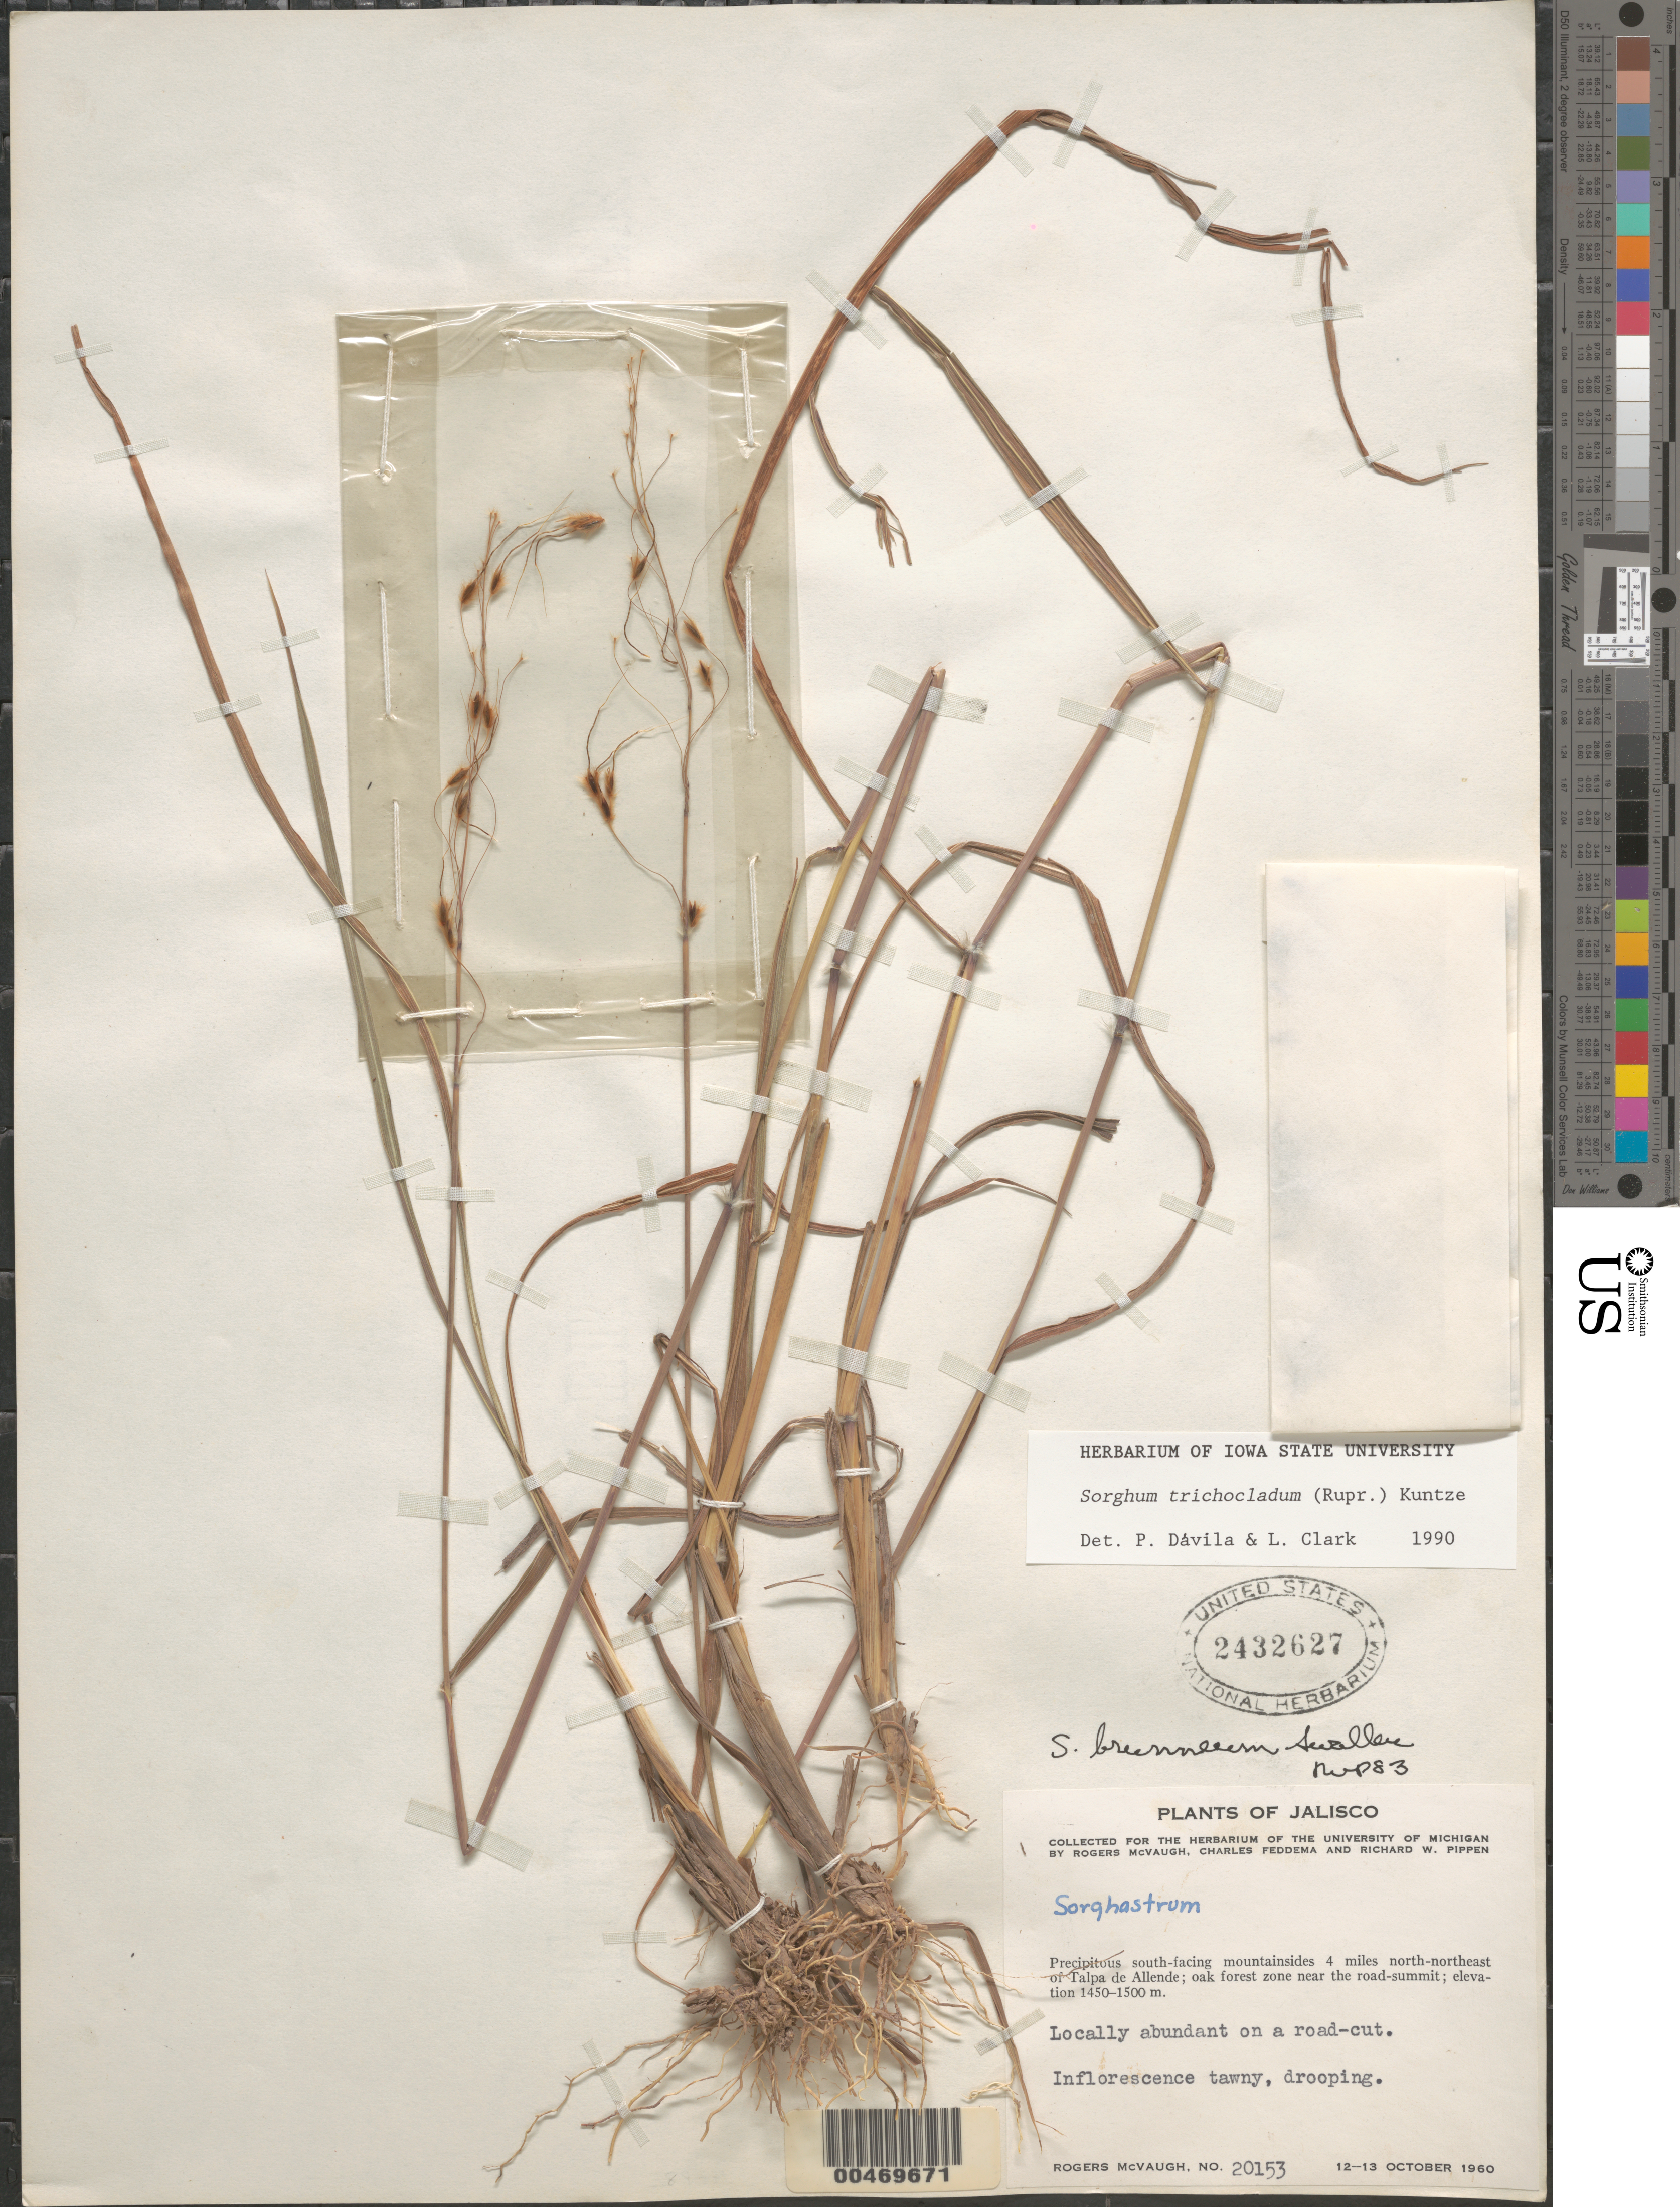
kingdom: Plantae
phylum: Tracheophyta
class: Liliopsida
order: Poales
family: Poaceae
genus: Sorghum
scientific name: Sorghum trichocladum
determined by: Dávila, P. D.; Clark, L. G.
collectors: R. McVaugh, C. Feddema & R. W. Pippen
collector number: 20153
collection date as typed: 12 Oct 1960 to 13 Oct 1960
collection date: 1960-10-12/1960-10-13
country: Mexico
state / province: Jalisco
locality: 4 mi NNE of Talpa de Allende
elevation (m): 1450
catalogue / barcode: US 2432627